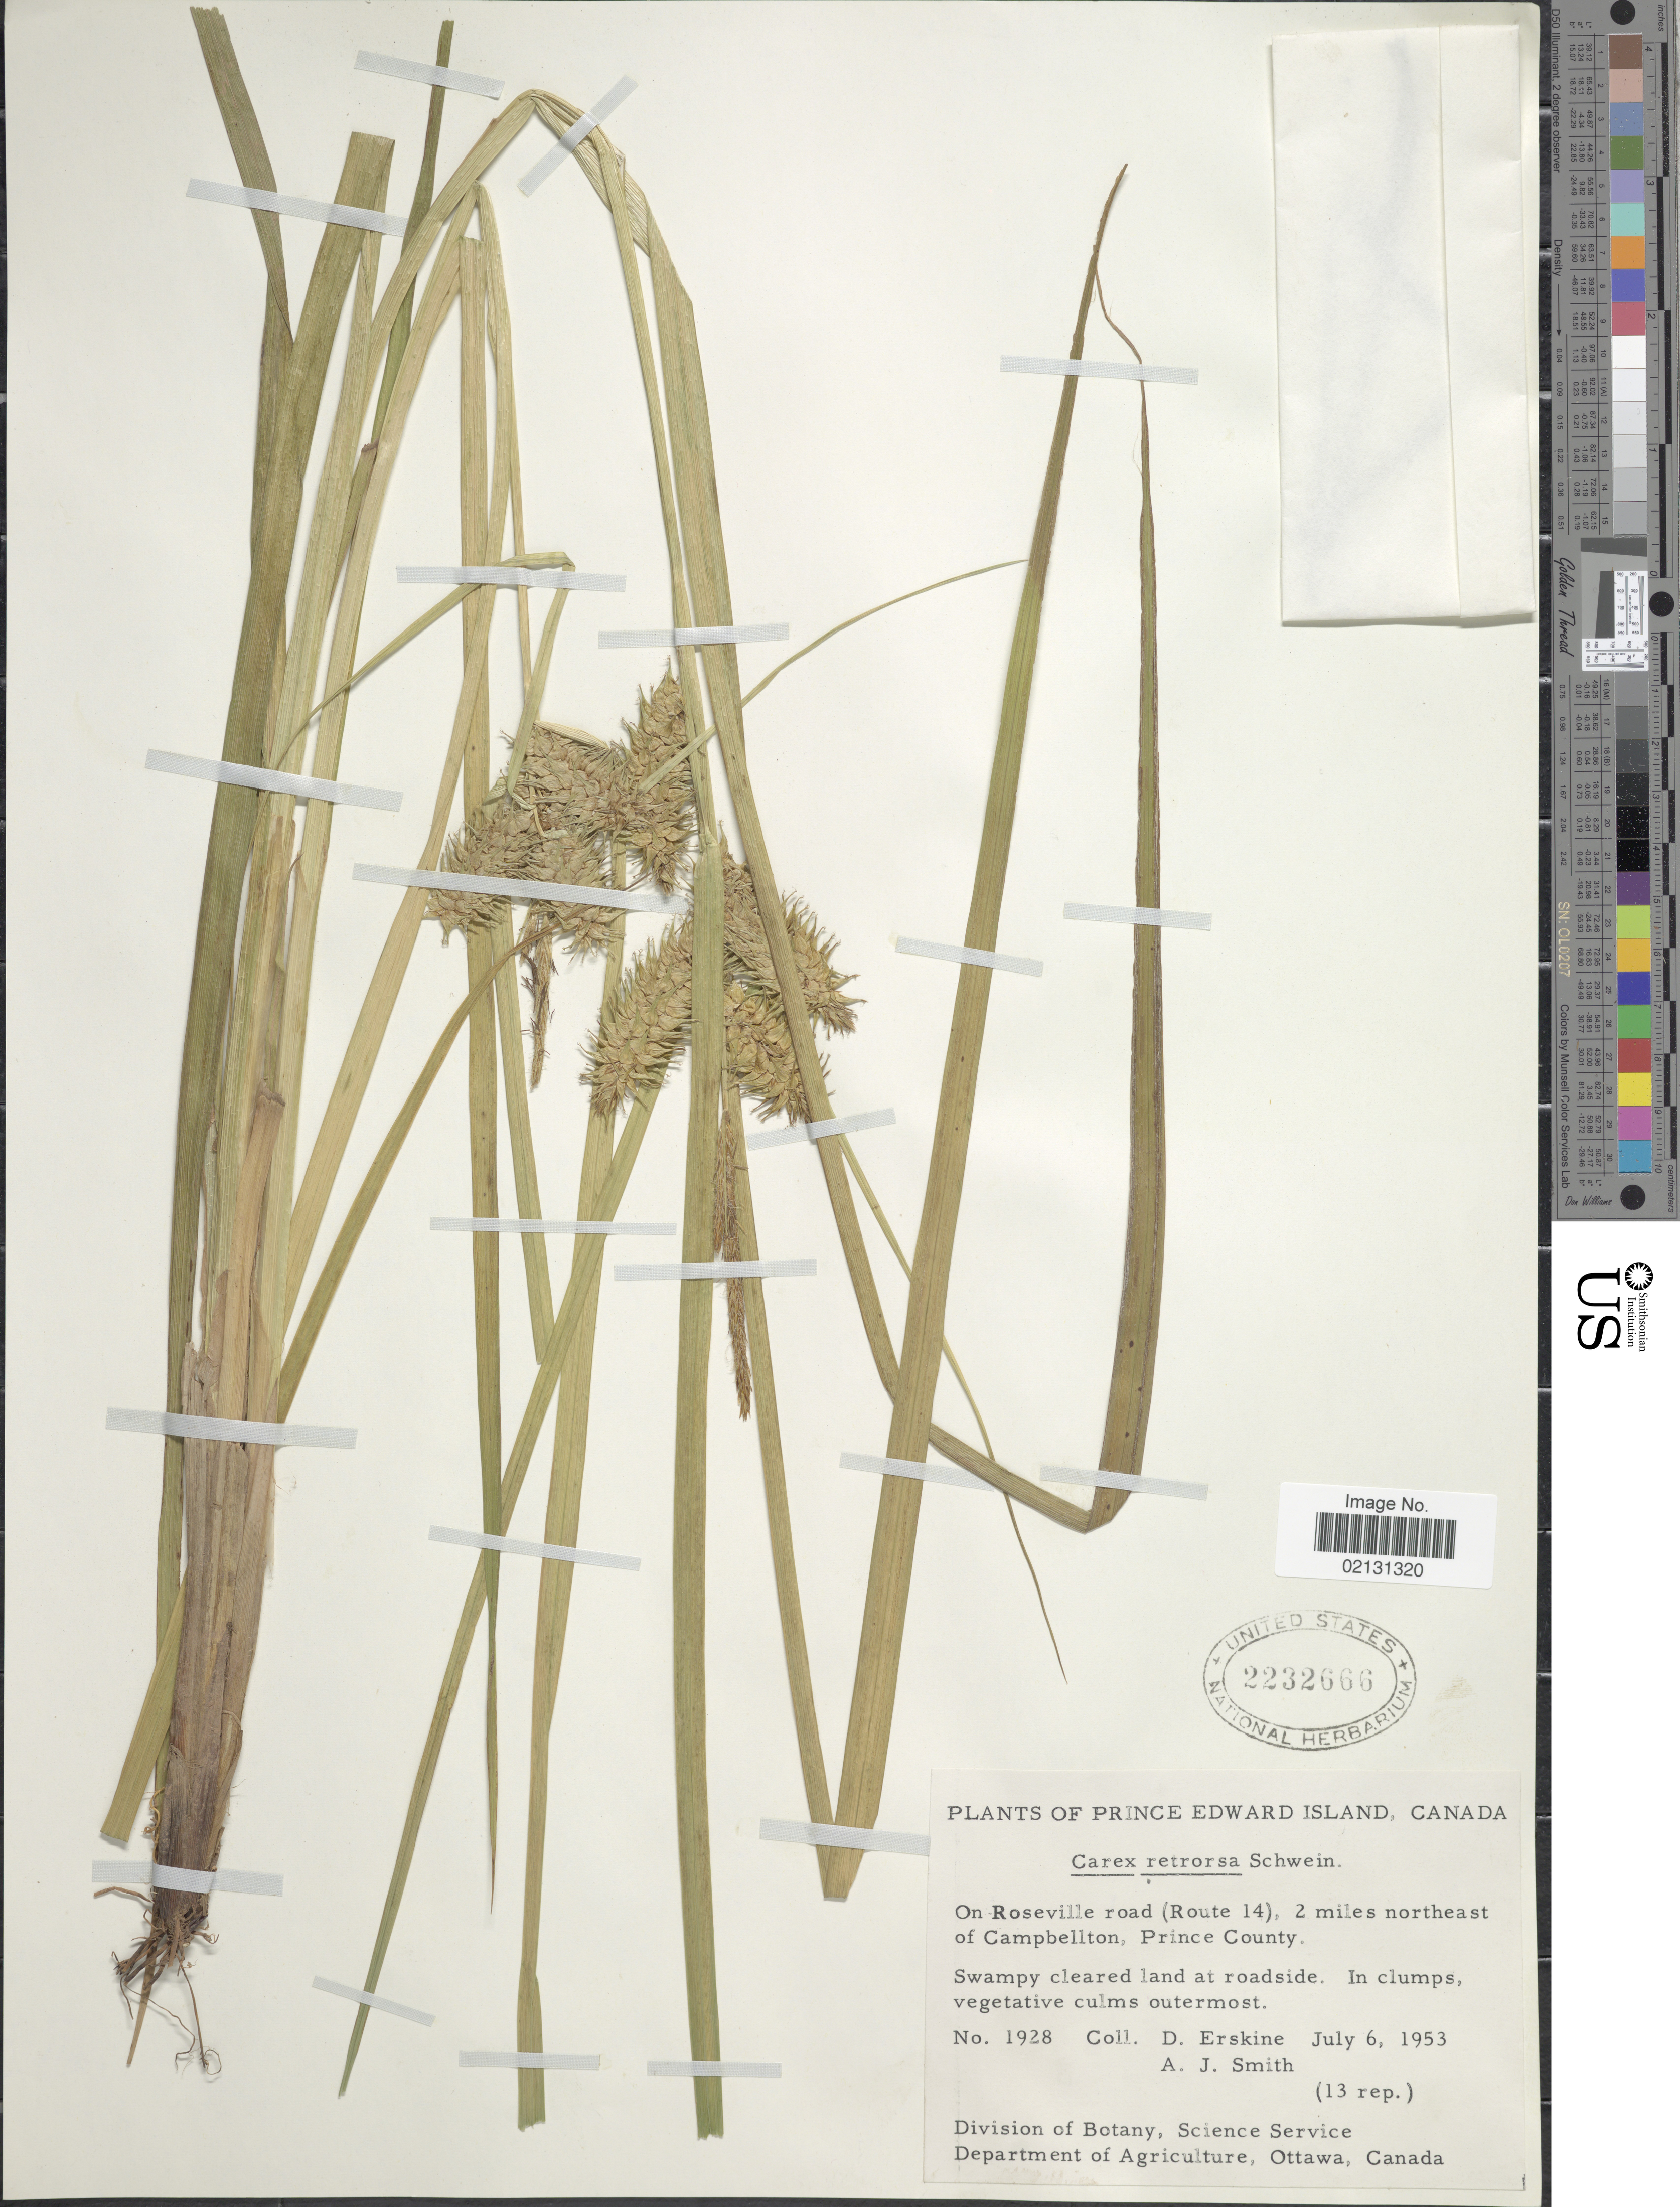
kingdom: Plantae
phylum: Tracheophyta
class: Liliopsida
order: Poales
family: Cyperaceae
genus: Carex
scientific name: Carex retrorsa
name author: Schwein.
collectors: D. Erskine & A. J. E. Smith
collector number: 1928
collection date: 1953-07-06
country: Canada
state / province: Prince Edward Island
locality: On Roseville road (Road 14), 2 miles northeast of Campbellton, Prince County. Swampy cleared land at roadside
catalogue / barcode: US 2232666